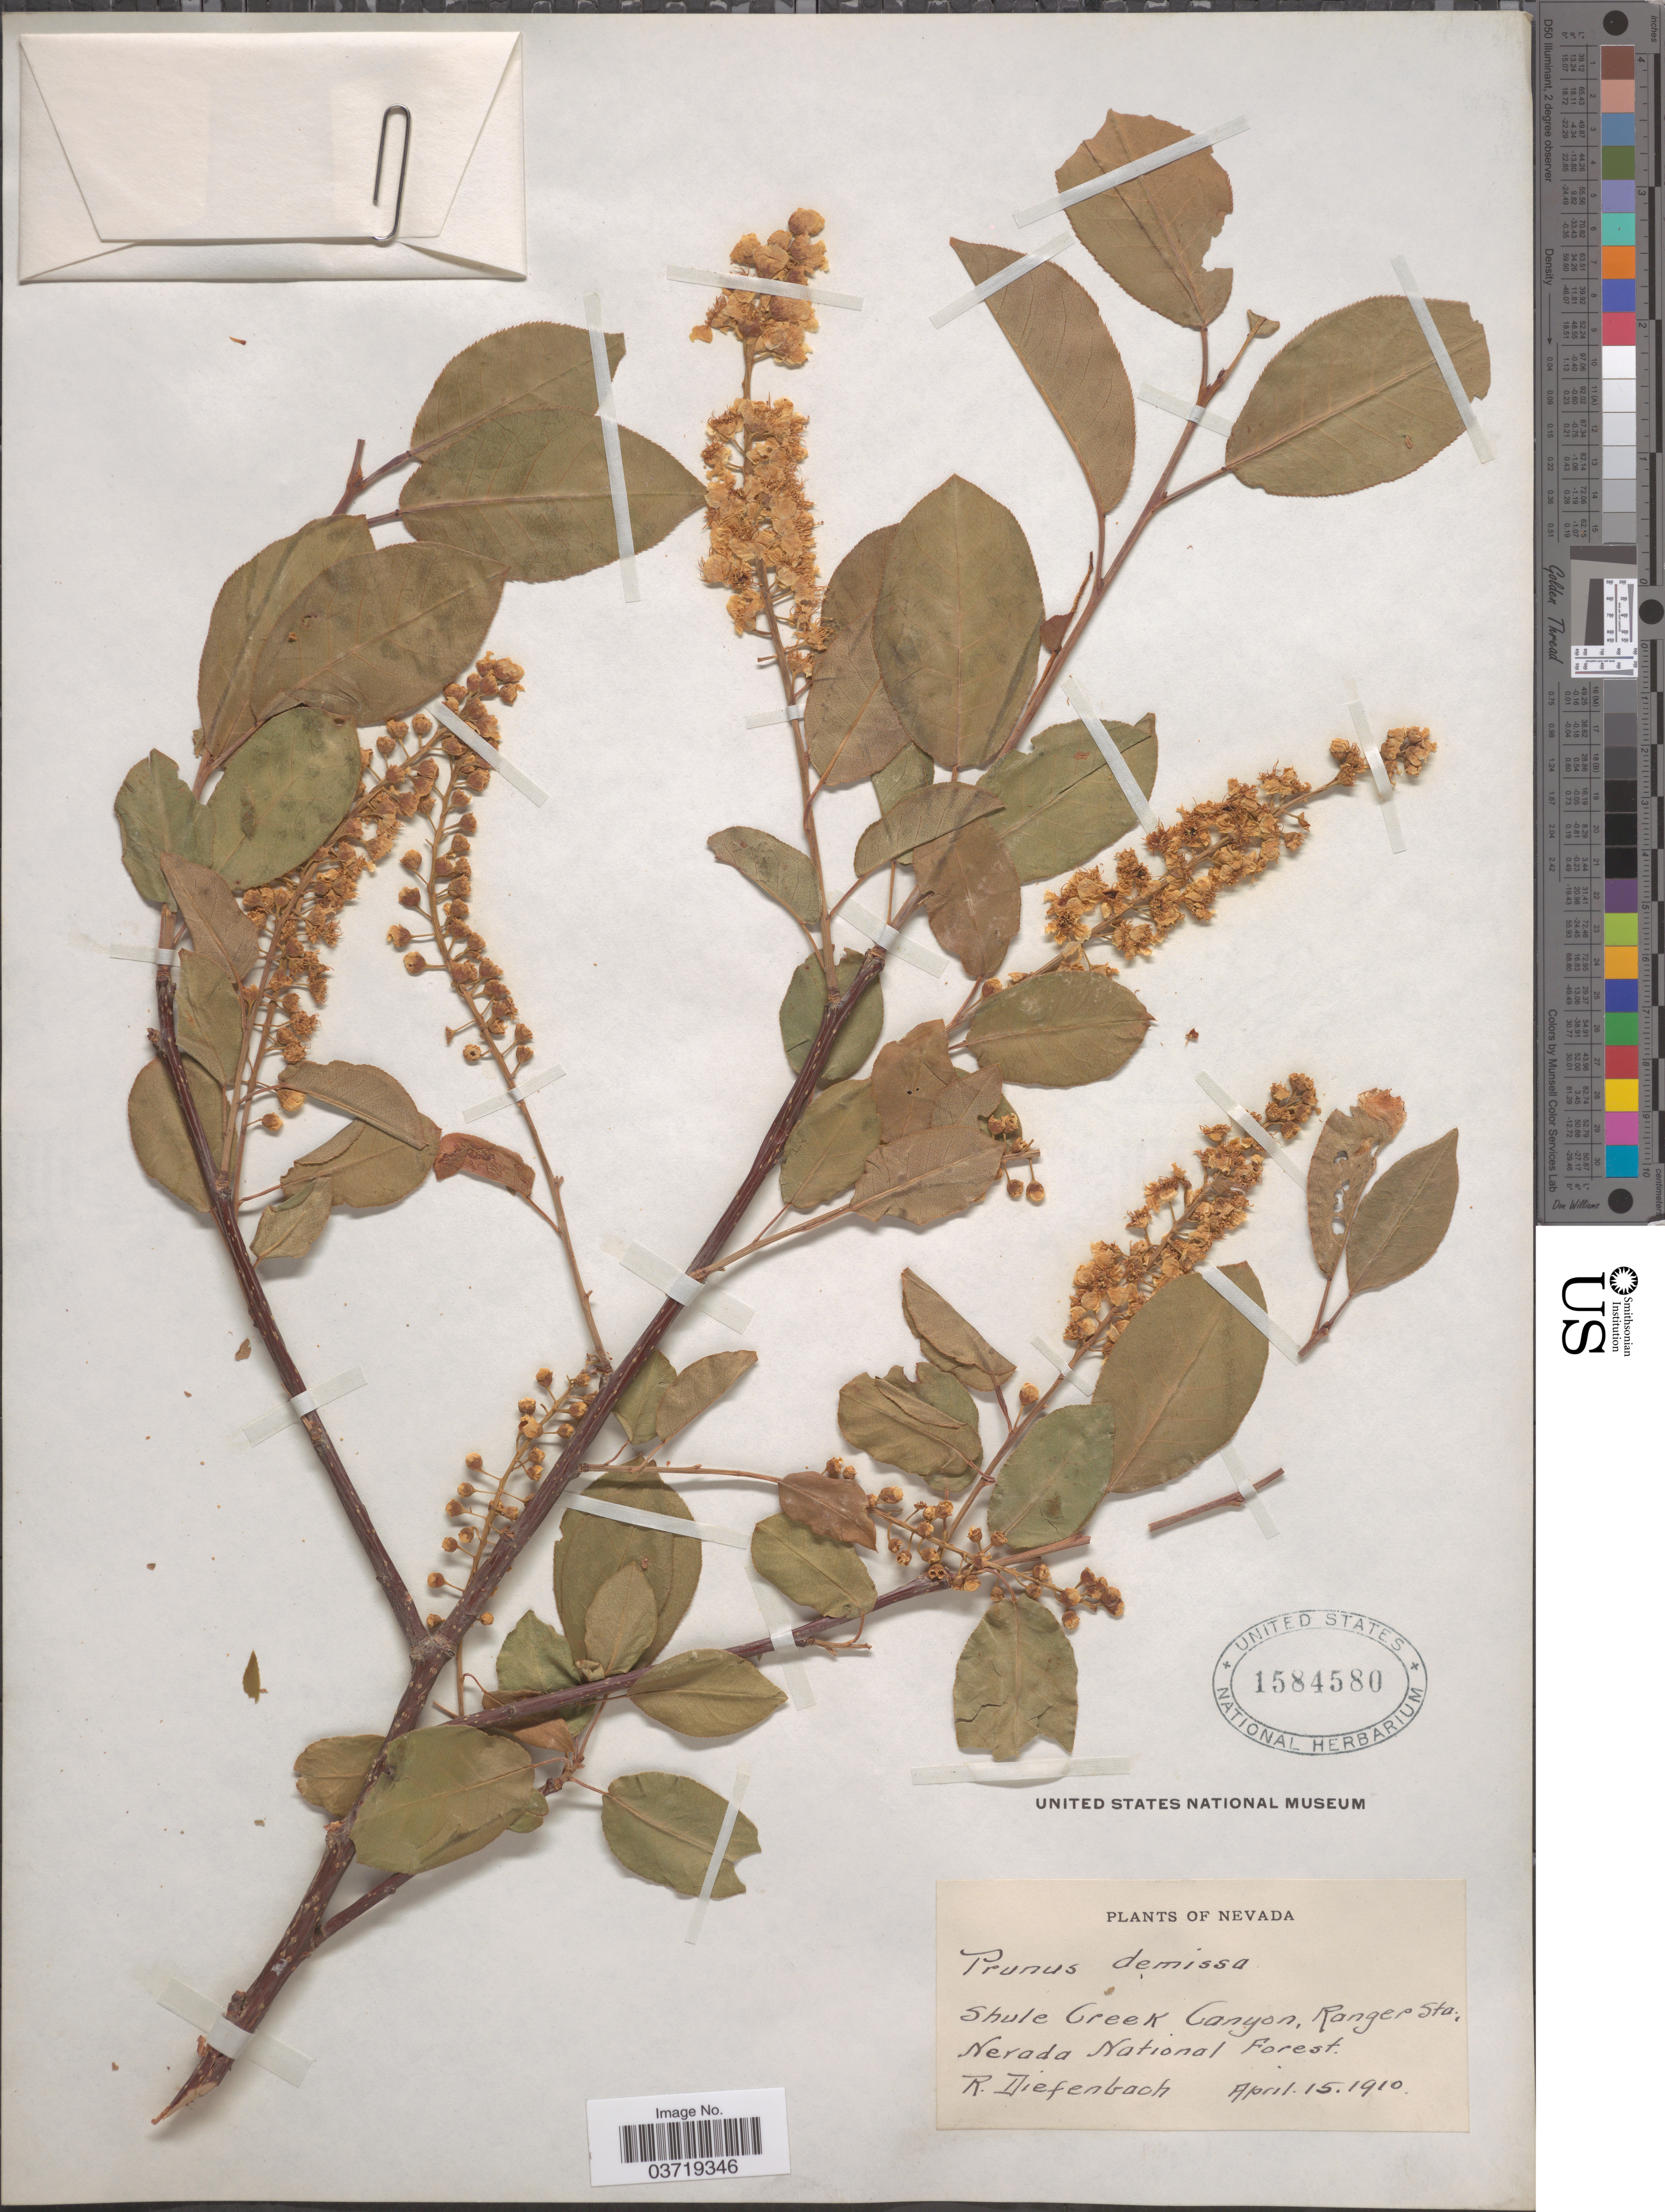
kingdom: Plantae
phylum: Tracheophyta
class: Magnoliopsida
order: Rosales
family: Rosaceae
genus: Prunus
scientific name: Prunus virginiana var. demissa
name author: (Nutt.) Torr.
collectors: R. Diefenbach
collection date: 1910-04-15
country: United States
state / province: Nevada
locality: Shule Creek Canyon, Ranger Sta., Nevada National Forest.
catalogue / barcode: US 1584580